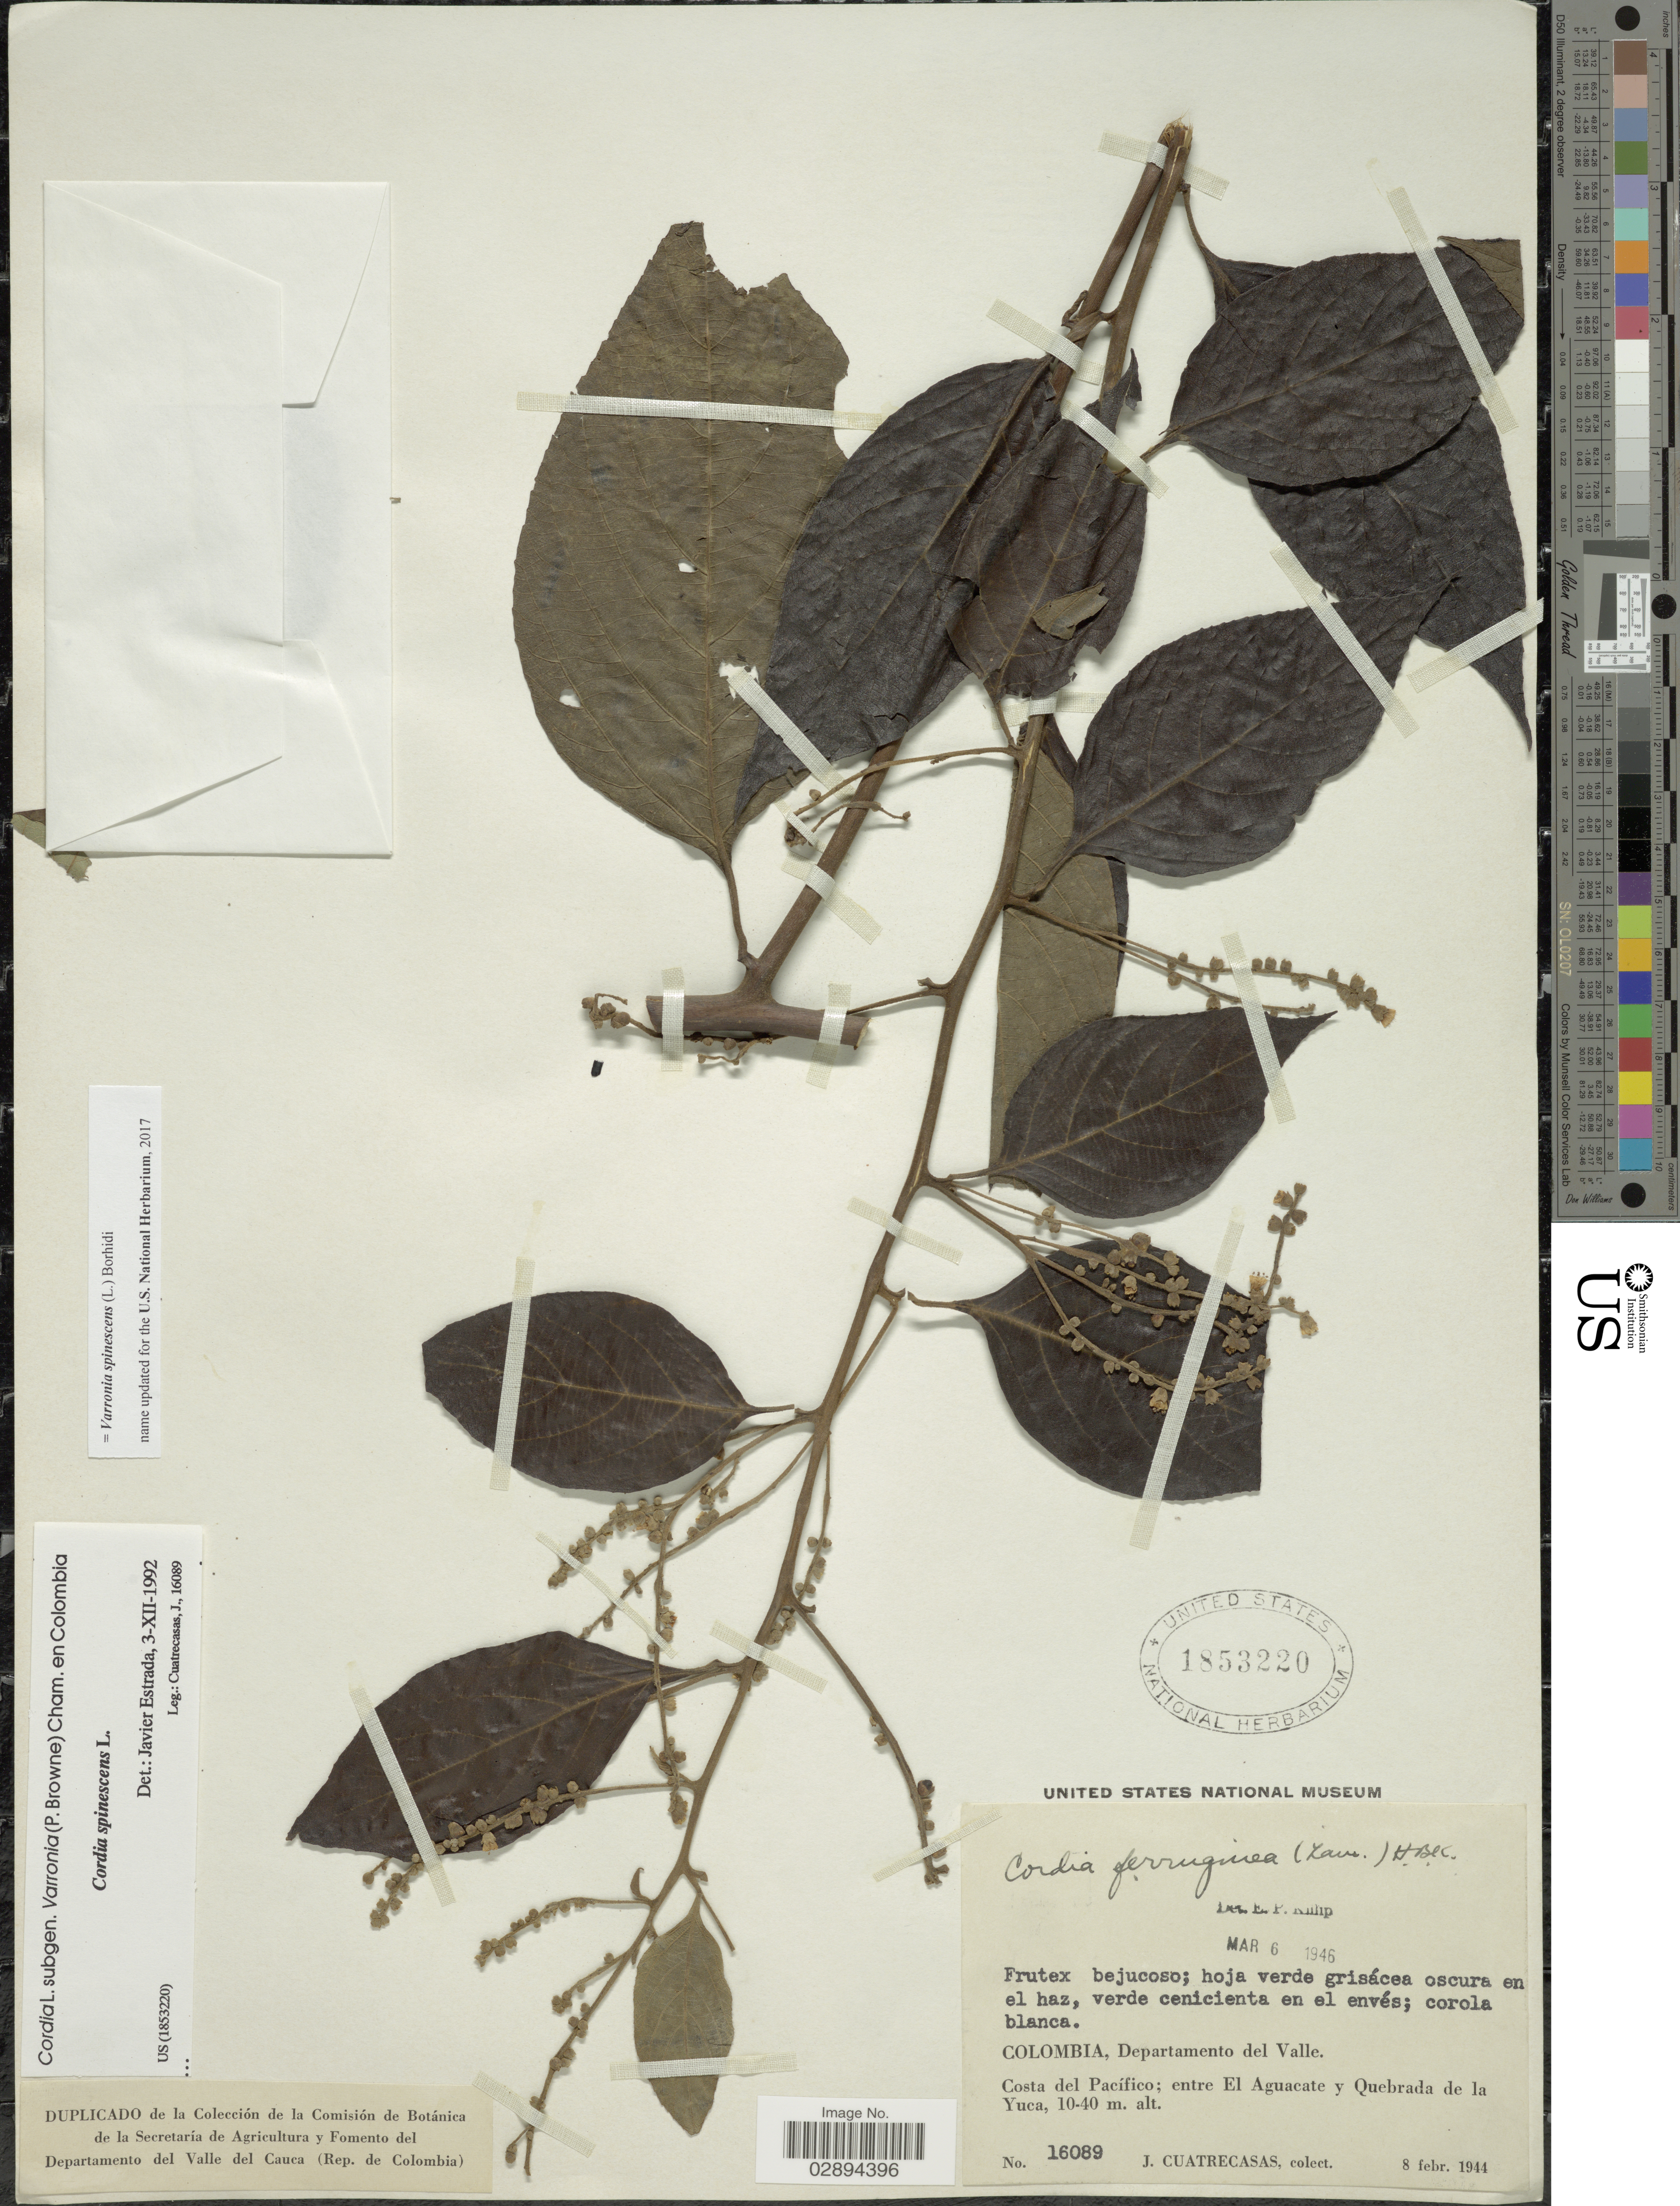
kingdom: Plantae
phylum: Tracheophyta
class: Magnoliopsida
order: Boraginales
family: Cordiaceae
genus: Varronia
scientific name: Varronia spinescens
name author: (L.) Borhidi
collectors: J. Cuatrecasas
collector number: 16089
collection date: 1944-02-08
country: Colombia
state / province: Valle del Cauca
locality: Departamento del Valle, Costa del Pacífico, entre El Aguacate y Quebrada de la Yuca.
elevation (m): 10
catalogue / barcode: US 1853220